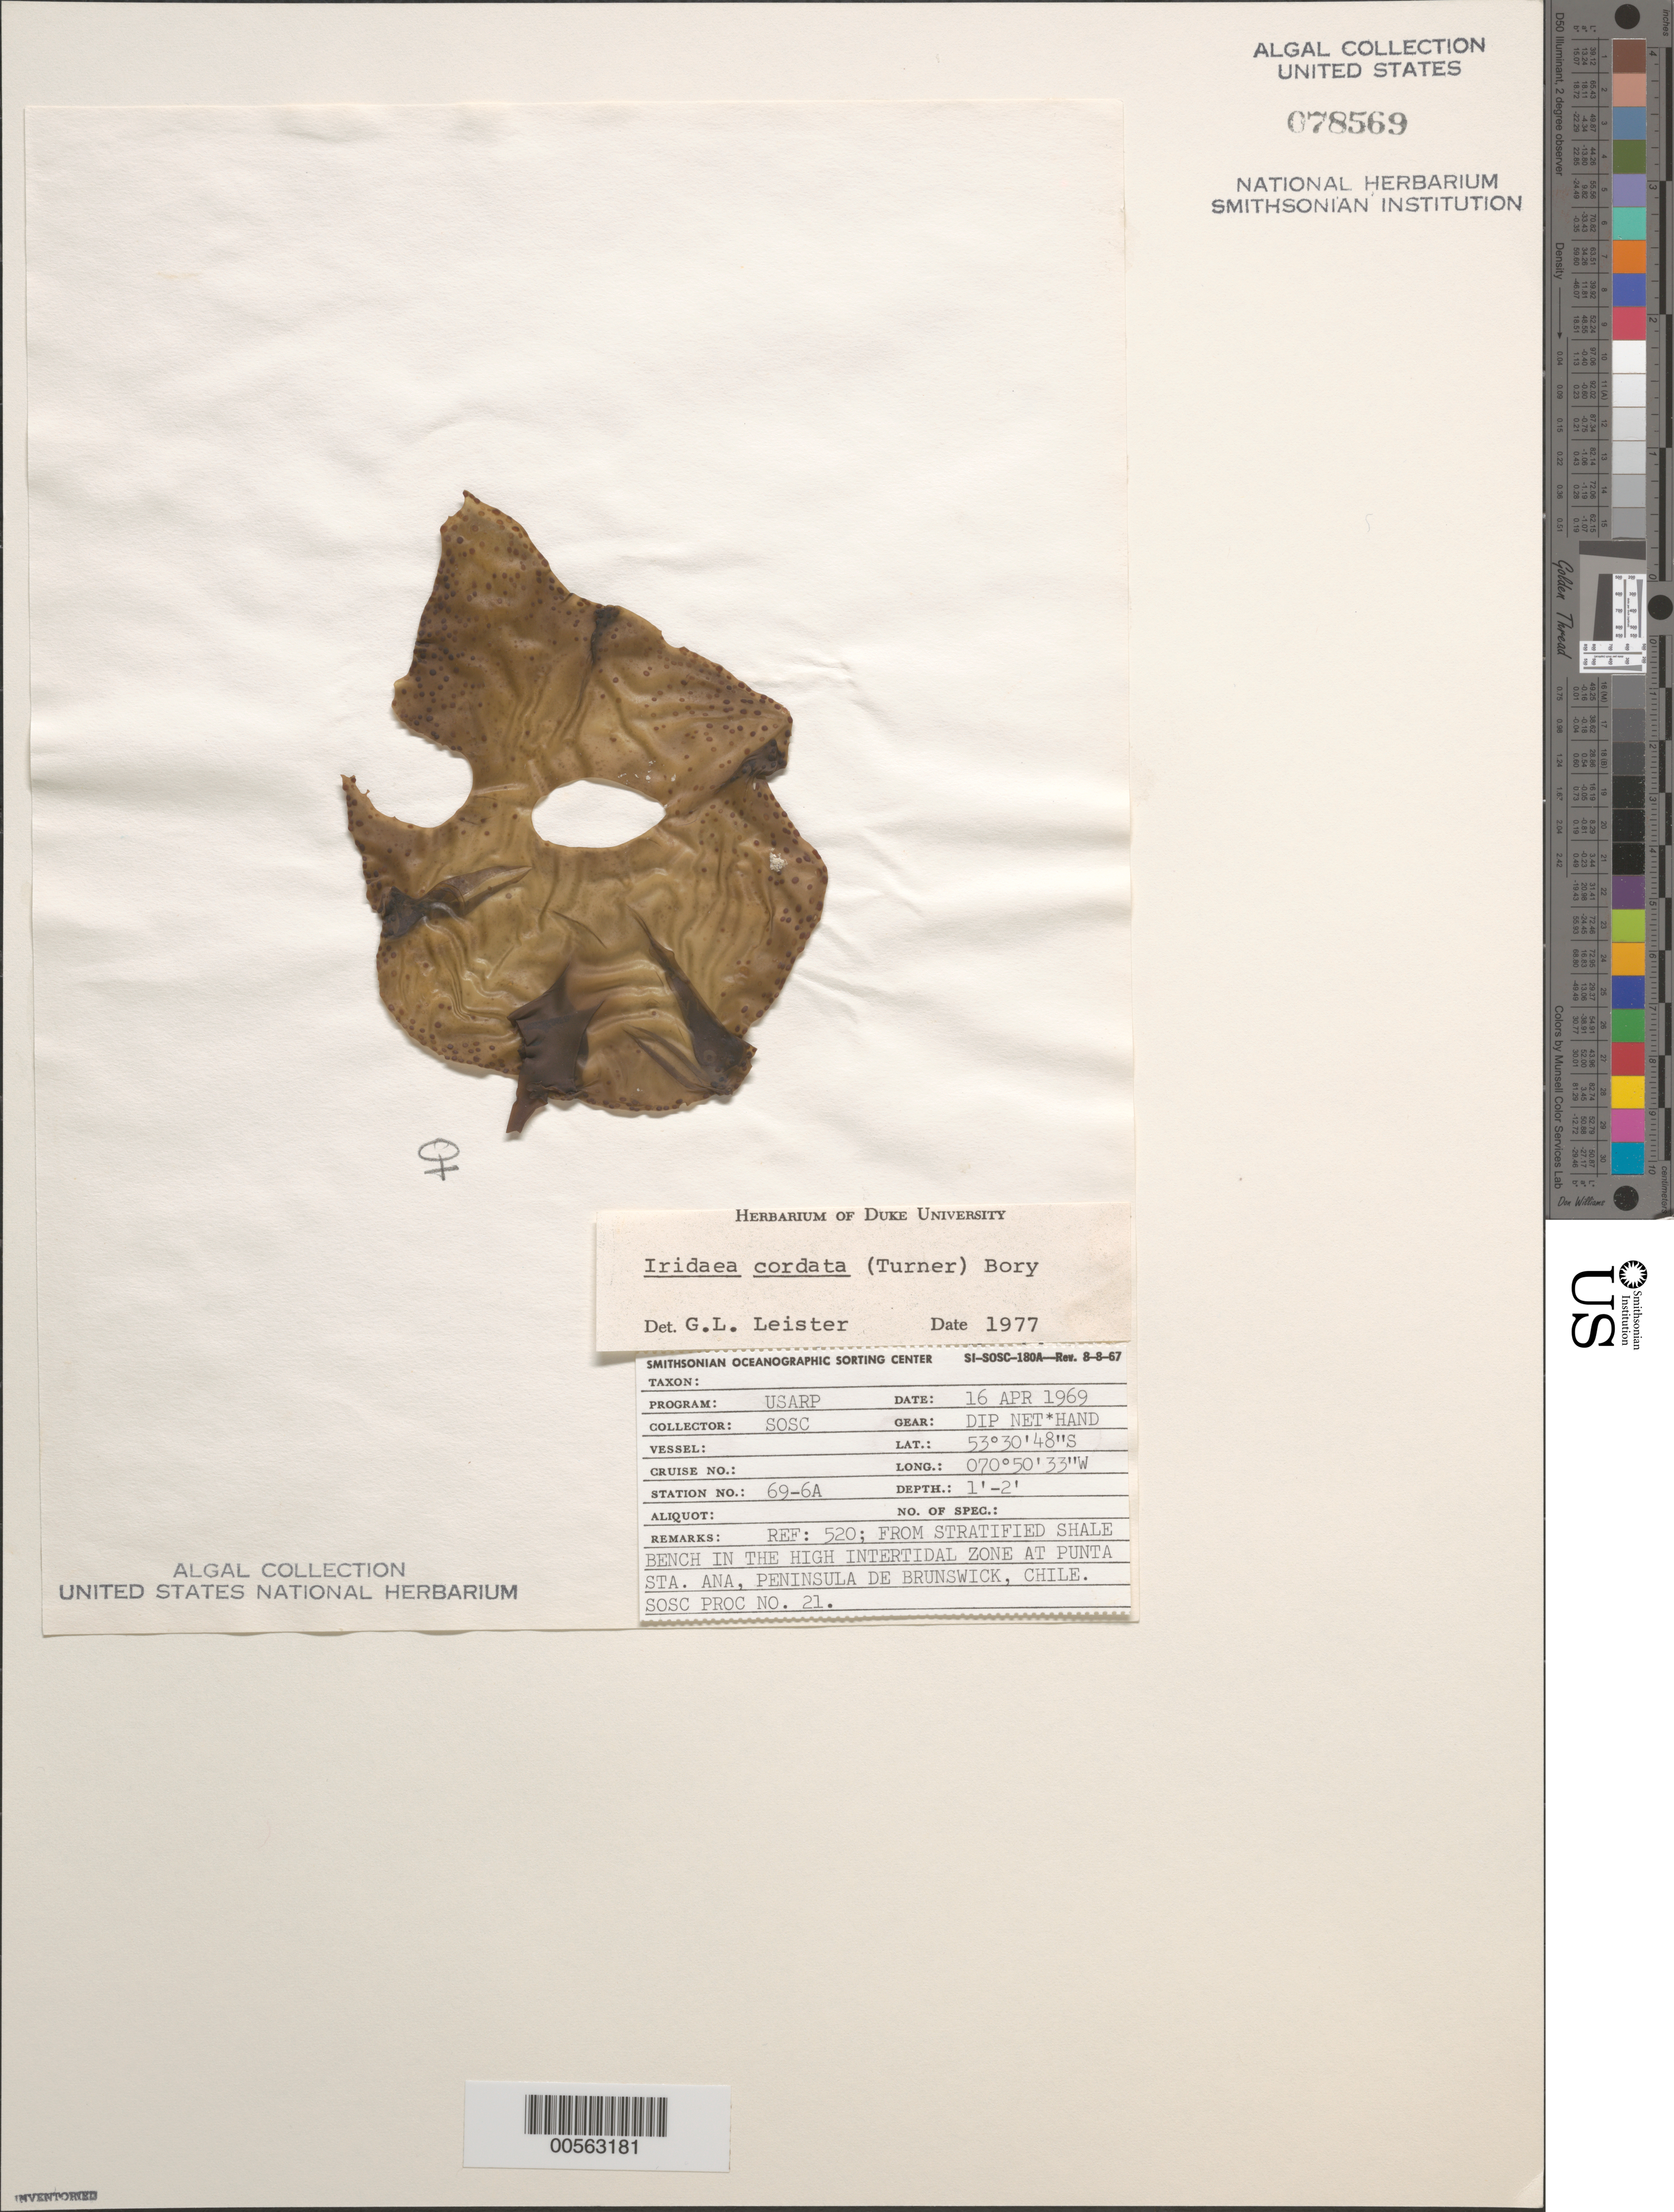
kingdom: Plantae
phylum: Rhodophyta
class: Florideophyceae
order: Gigartinales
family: Gigartinaceae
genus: Iridaea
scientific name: Iridaea cordata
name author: (Turner) Bory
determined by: Leister, G. L.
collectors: SOSC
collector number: Station 69-6a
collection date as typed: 16 Apr 1969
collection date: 1969-04-16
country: Chile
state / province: Magallanes y de la Antártica Chilena (XII)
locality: Peninsula de brunswick, punta santa ana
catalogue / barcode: US 78569